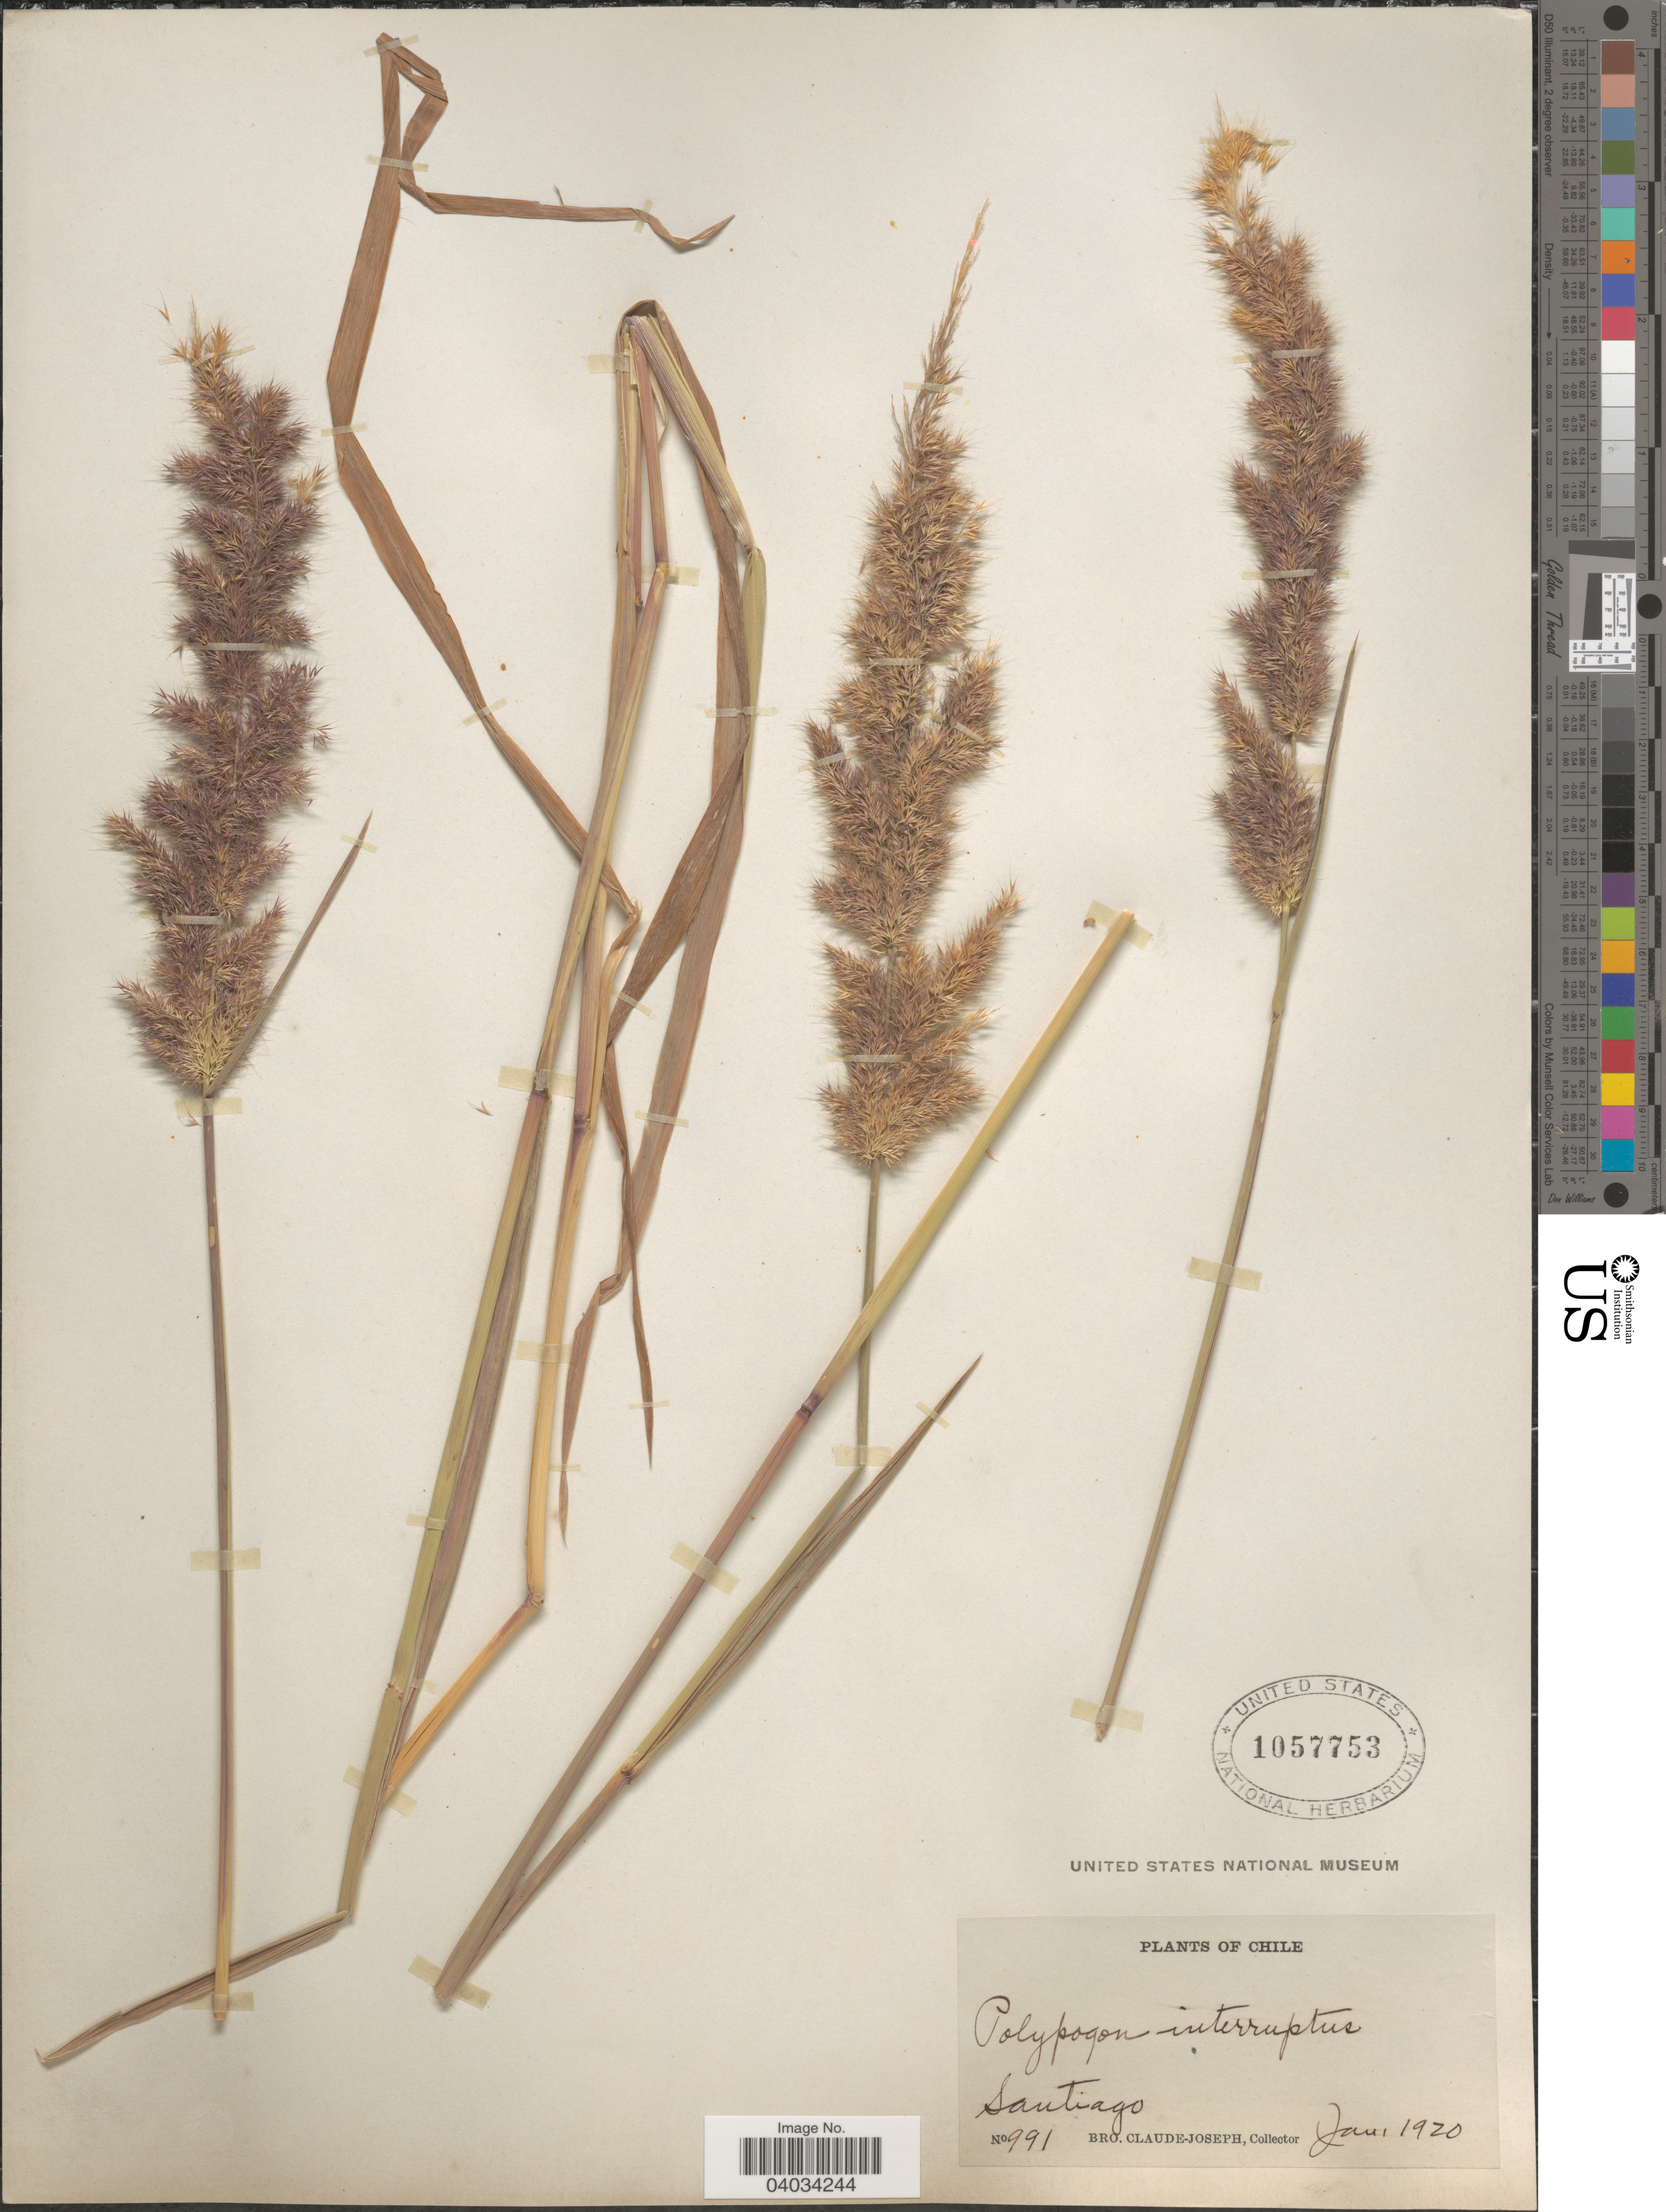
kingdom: Plantae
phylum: Tracheophyta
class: Liliopsida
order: Poales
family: Poaceae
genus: Polypogon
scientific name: Polypogon interruptus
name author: Kunth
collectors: Bro. Claude-Joseph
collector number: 991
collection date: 1920-01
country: Chile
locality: Santiago.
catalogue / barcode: US 1057753